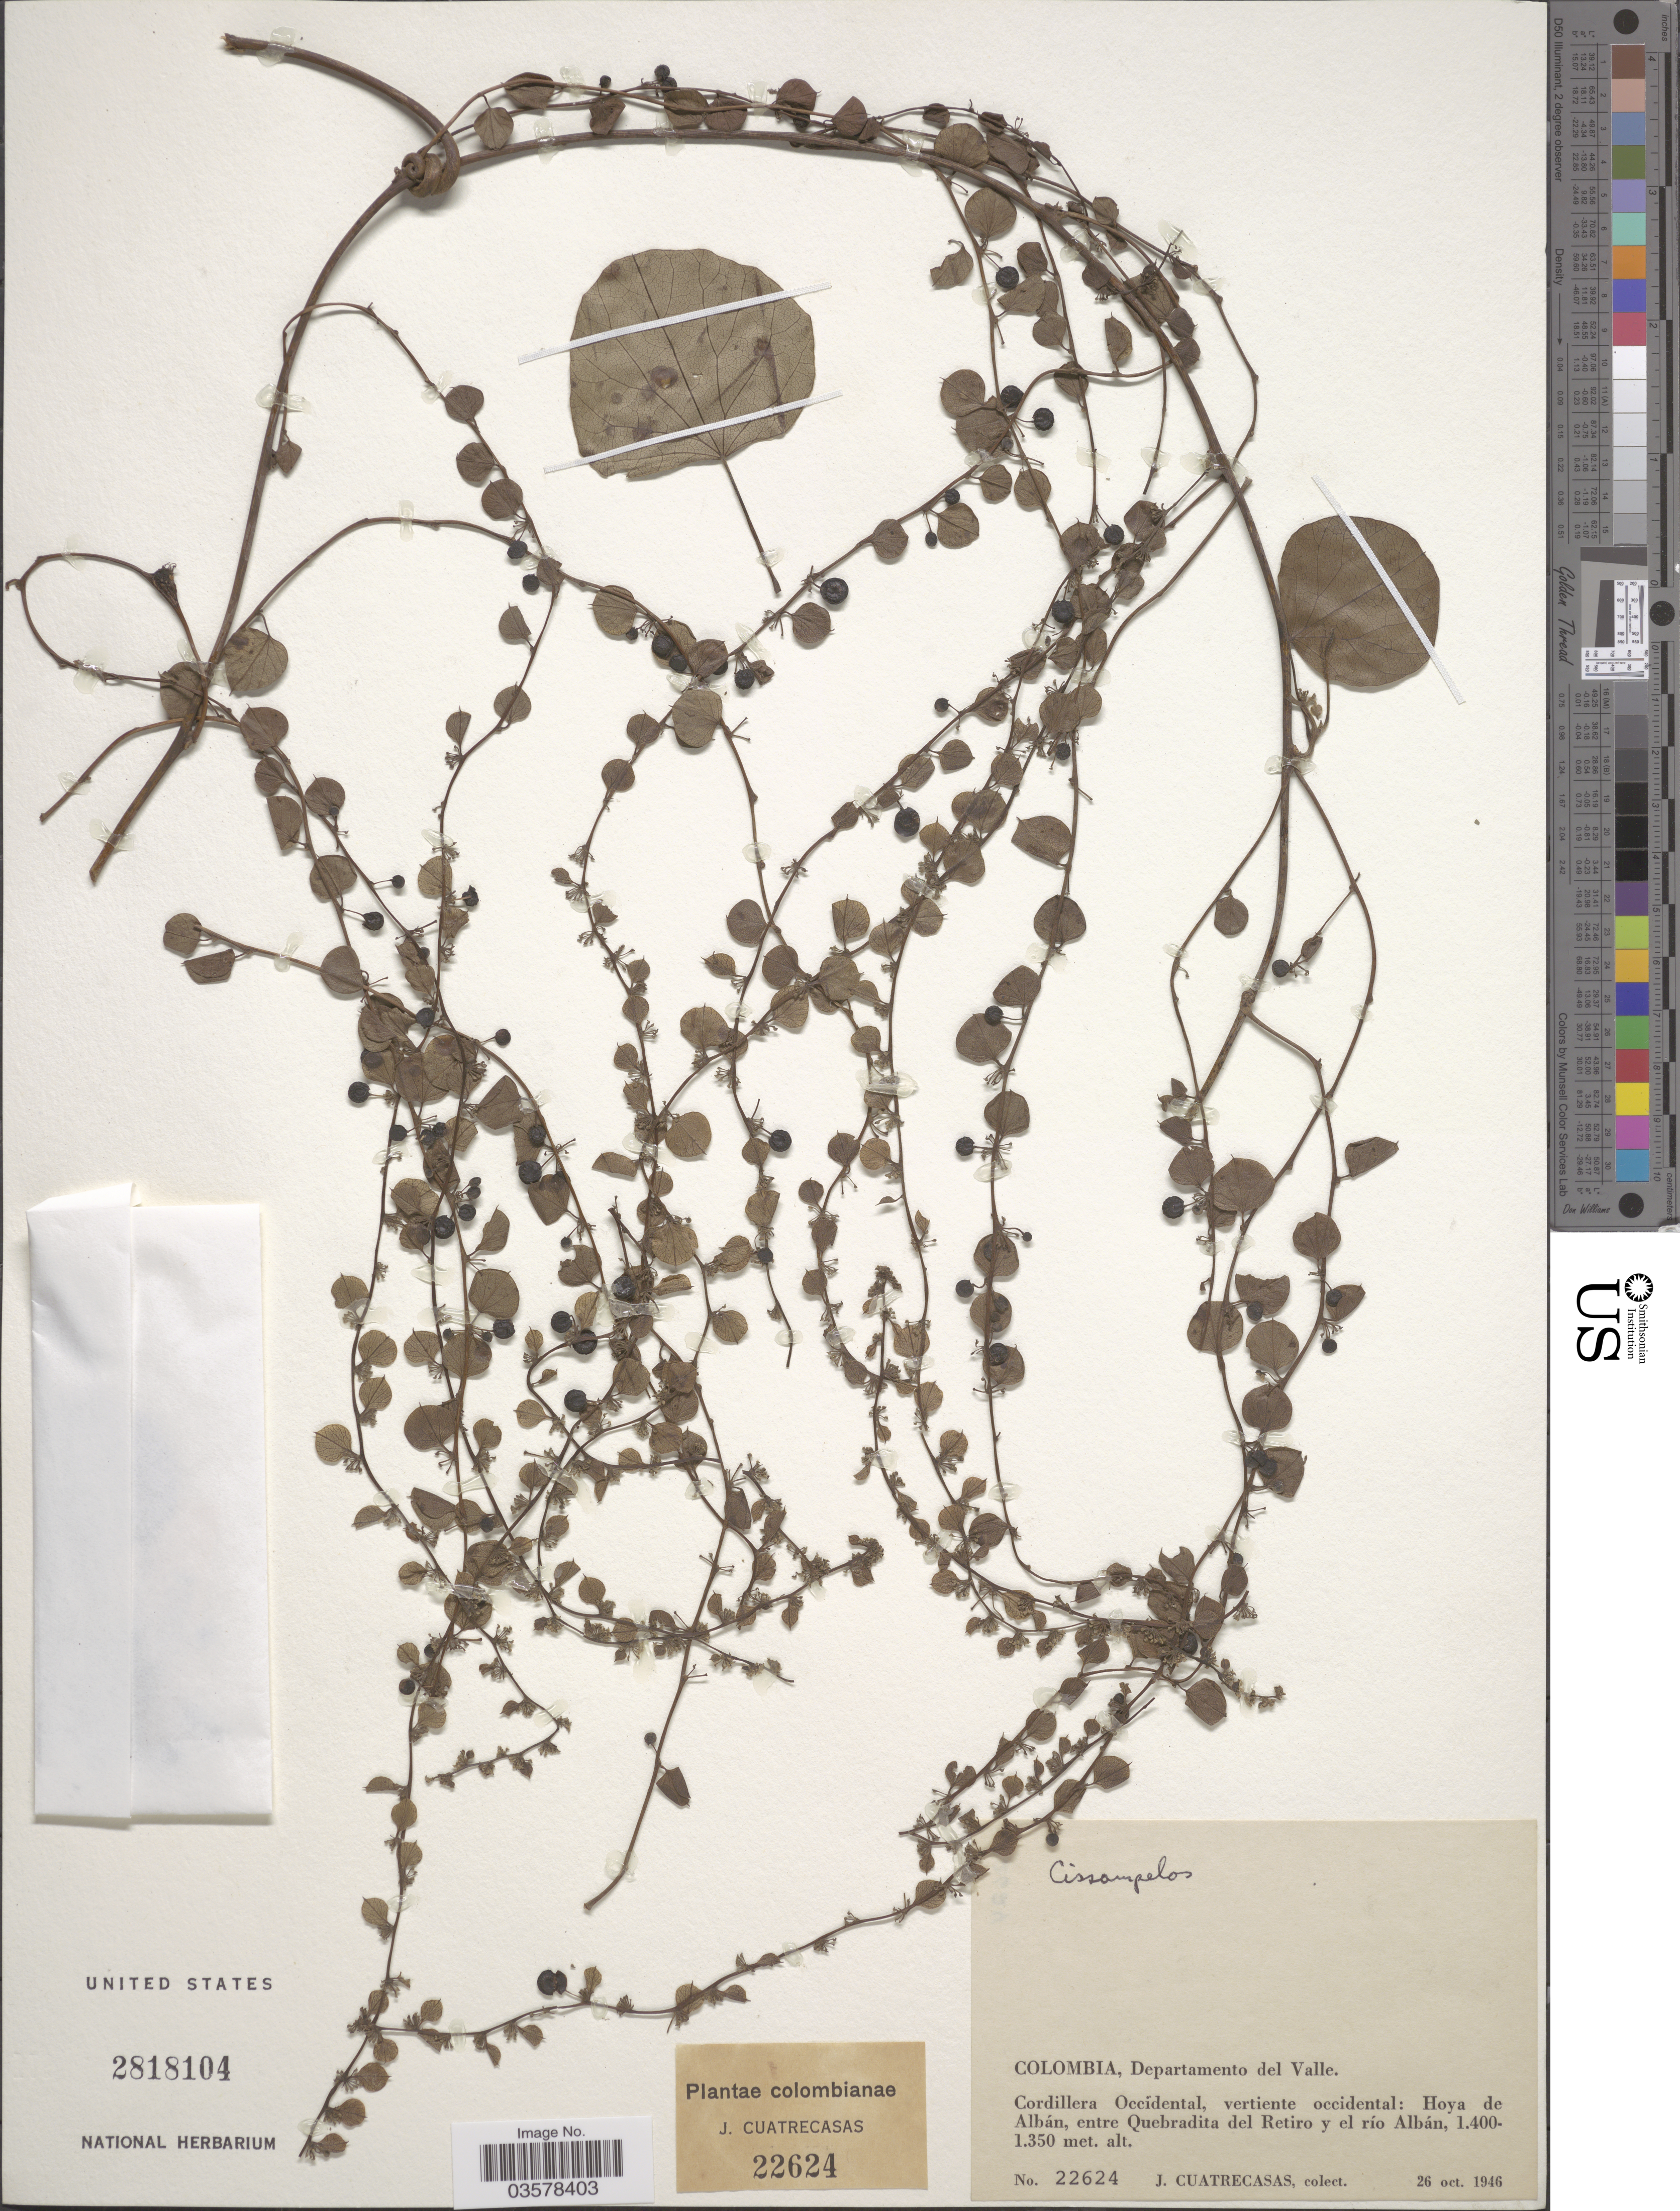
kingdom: Plantae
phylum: Tracheophyta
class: Magnoliopsida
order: Ranunculales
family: Menispermaceae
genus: Cissampelos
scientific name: Cissampelos sp.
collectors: J. Cuatrecasas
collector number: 22624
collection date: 1946-10-26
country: Colombia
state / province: Valle del Cauca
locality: Departamento del Valle. Cordillera Occidental, vertiente occidental: Hoya de Albán, entre Quebradita del Retiro y el río Albán.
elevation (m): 1350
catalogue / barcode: US 2818104